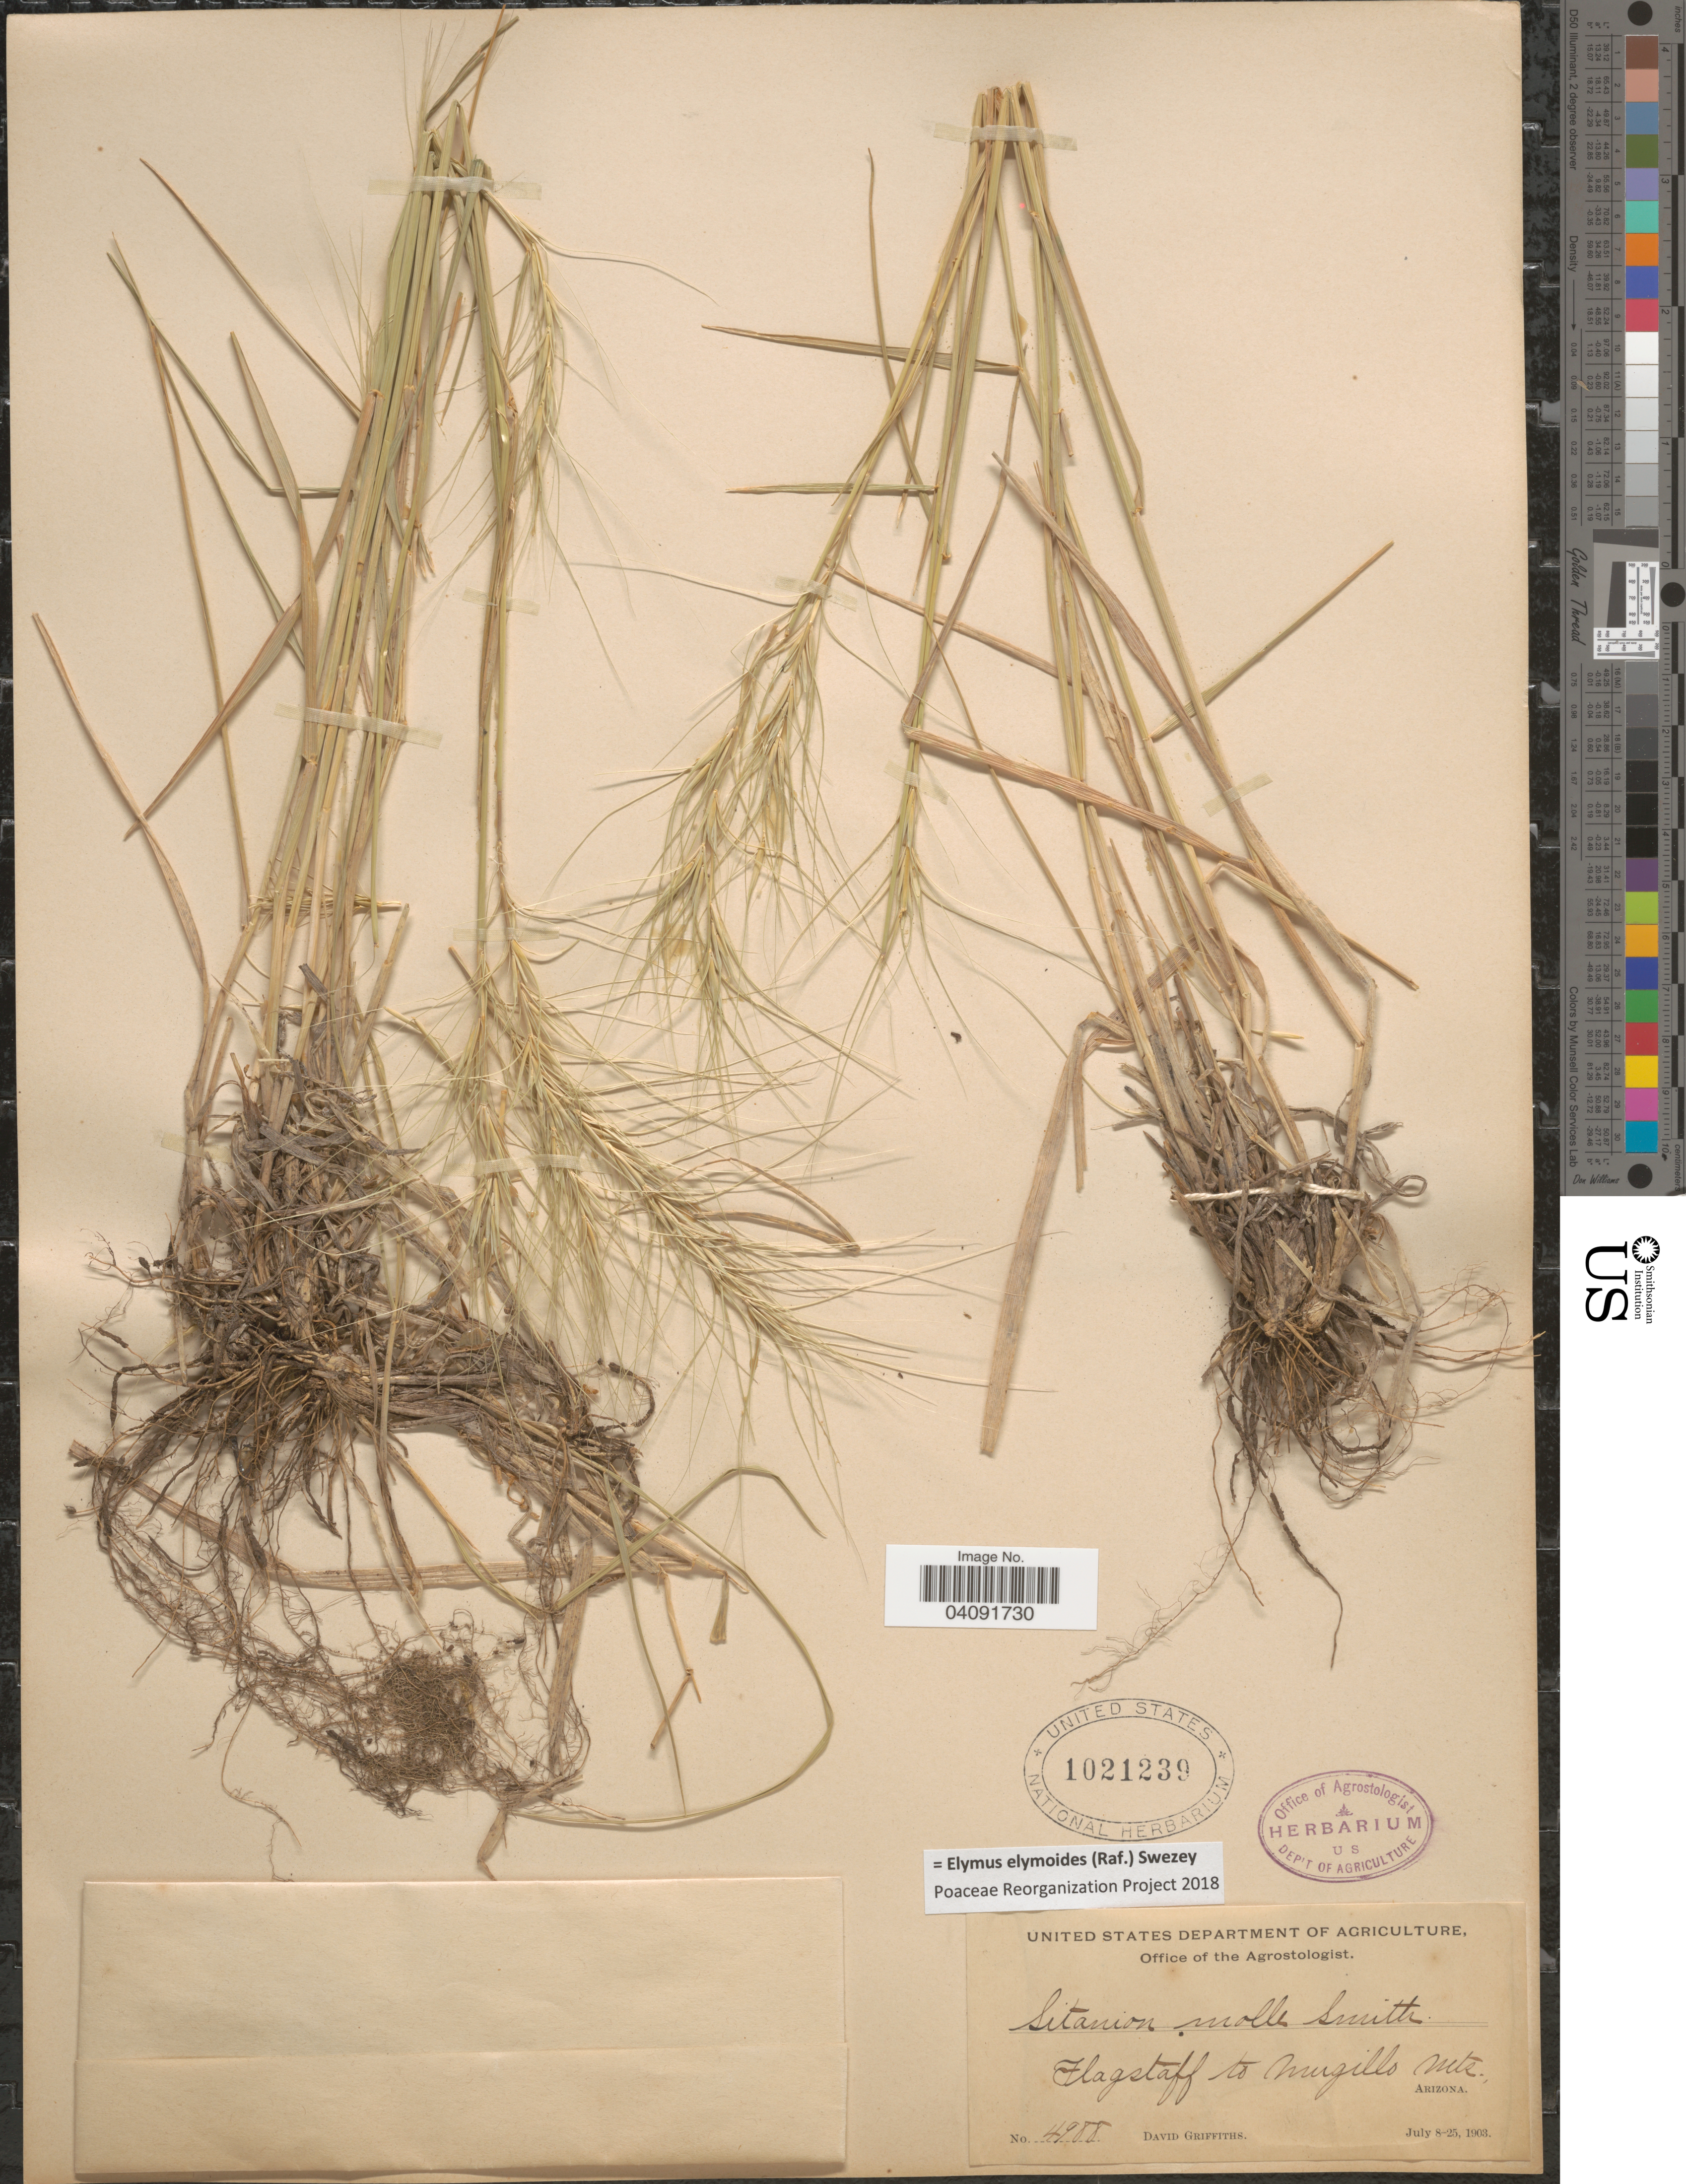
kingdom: Plantae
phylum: Tracheophyta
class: Liliopsida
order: Poales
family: Poaceae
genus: Elymus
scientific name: Elymus elymoides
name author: (Raf.) Swezey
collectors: D. Griffiths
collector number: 4988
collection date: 1903-07-08/1903-07-25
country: United States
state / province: Arizona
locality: Flagstaff to Mugillo Mts.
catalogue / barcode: US 1021239